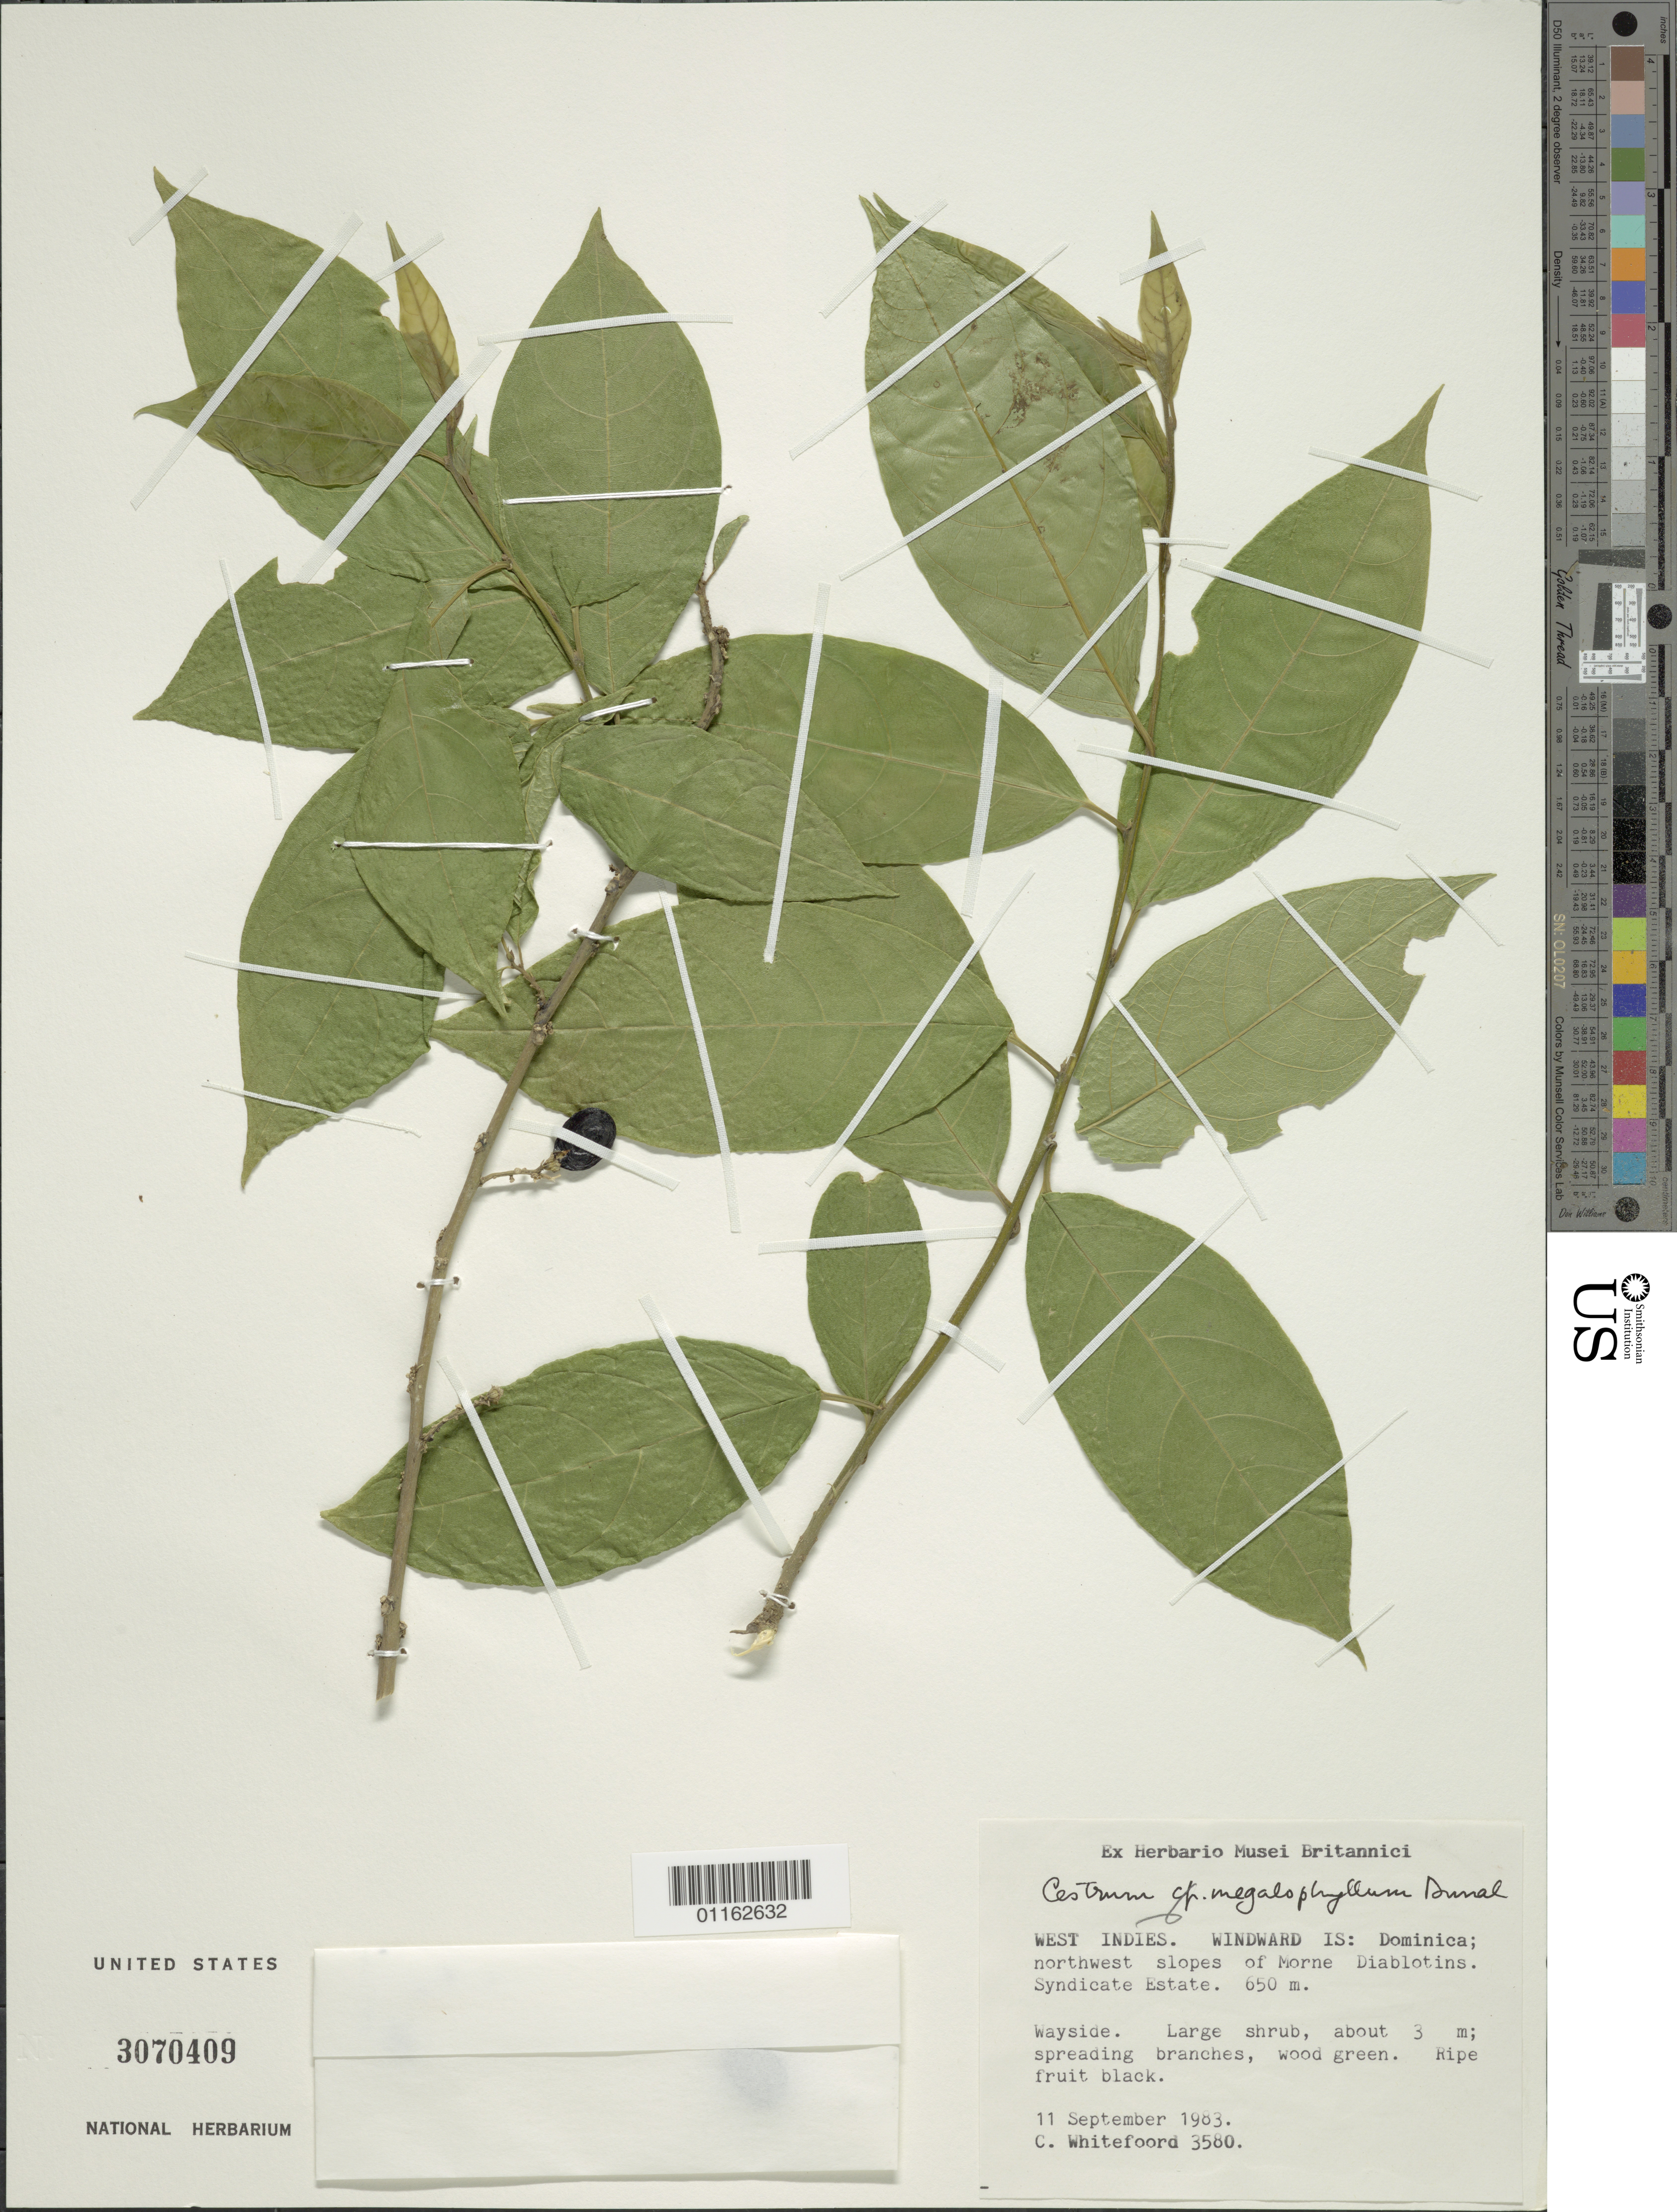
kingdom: Plantae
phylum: Tracheophyta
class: Magnoliopsida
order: Solanales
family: Solanaceae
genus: Cestrum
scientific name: Cestrum megalophyllum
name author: Dunal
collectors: C. Whitefoord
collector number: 3580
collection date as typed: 11 Sep 1983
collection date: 1983-09-11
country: Dominica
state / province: St. Andrew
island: Dominica I.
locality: NW slopes of Morne Diablotins. Syndicate Estate.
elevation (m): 650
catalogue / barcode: US 3070409